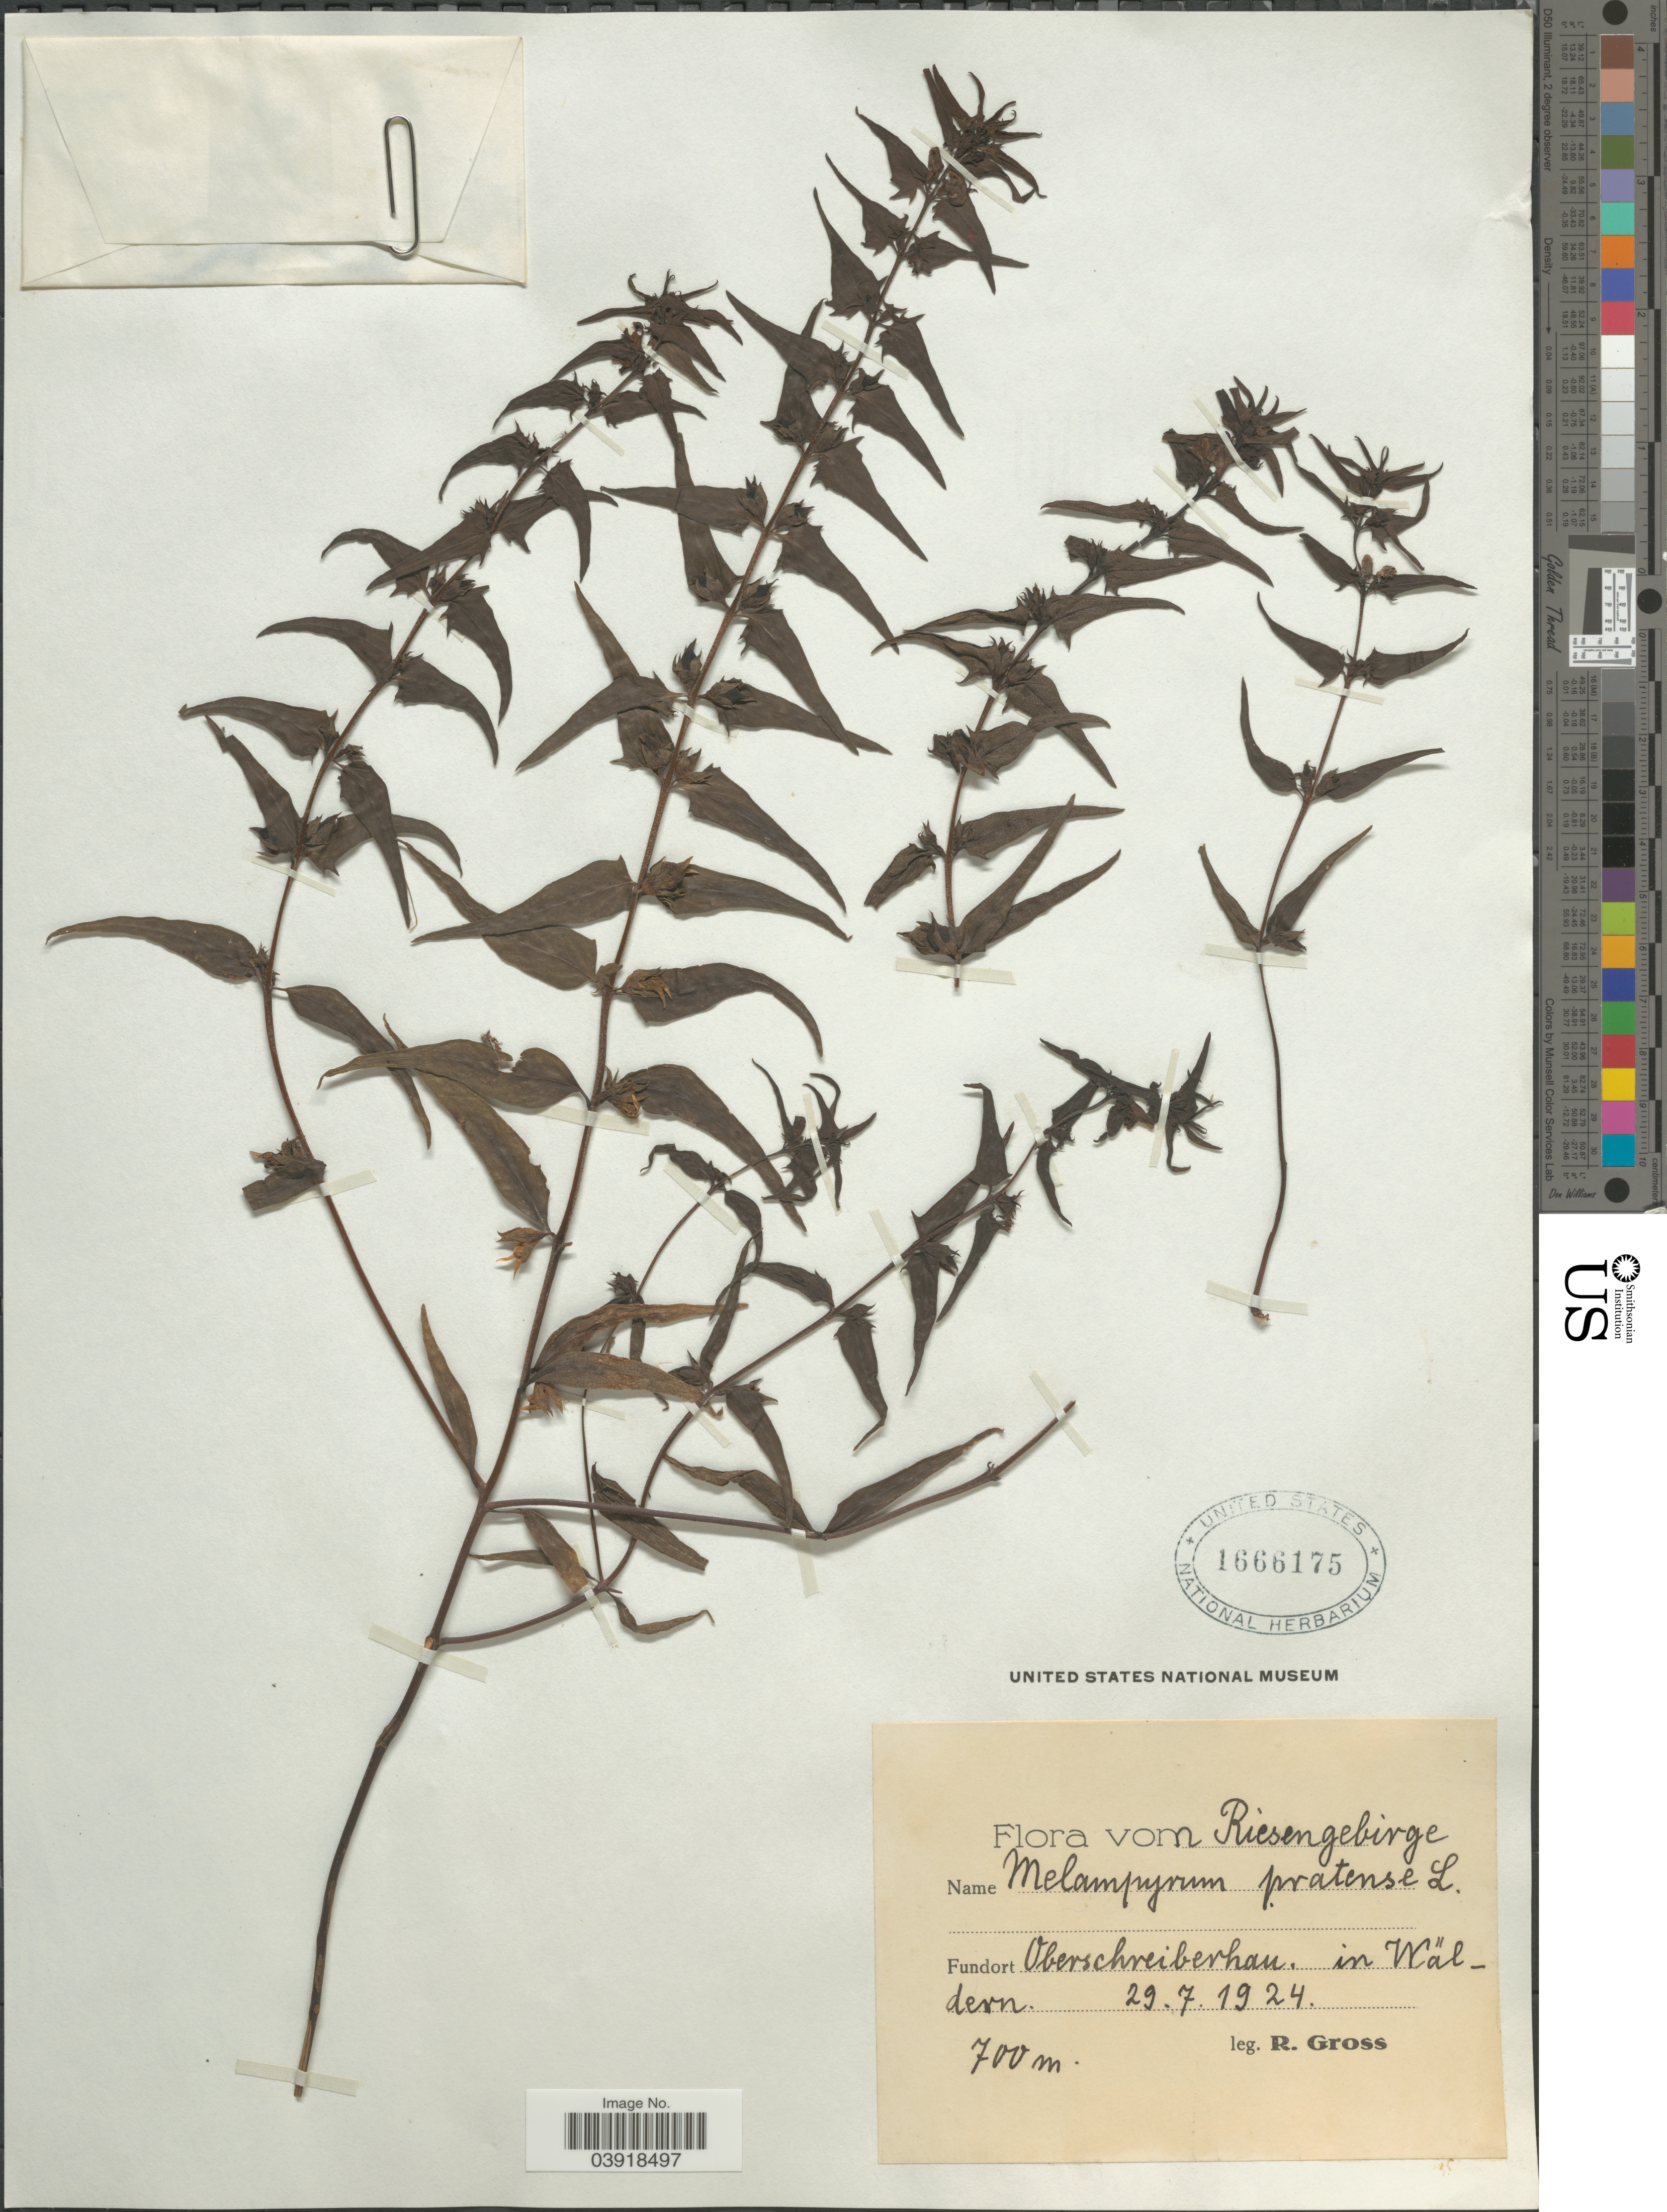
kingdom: Plantae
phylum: Tracheophyta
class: Magnoliopsida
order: Lamiales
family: Orobanchaceae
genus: Melampyrum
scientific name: Melampyrum pratense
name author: L.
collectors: R. Gross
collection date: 1924-07-29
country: Poland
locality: Riesengebirge. Oberschreiberhau. in Wäldern.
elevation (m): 700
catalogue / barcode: US 1666175